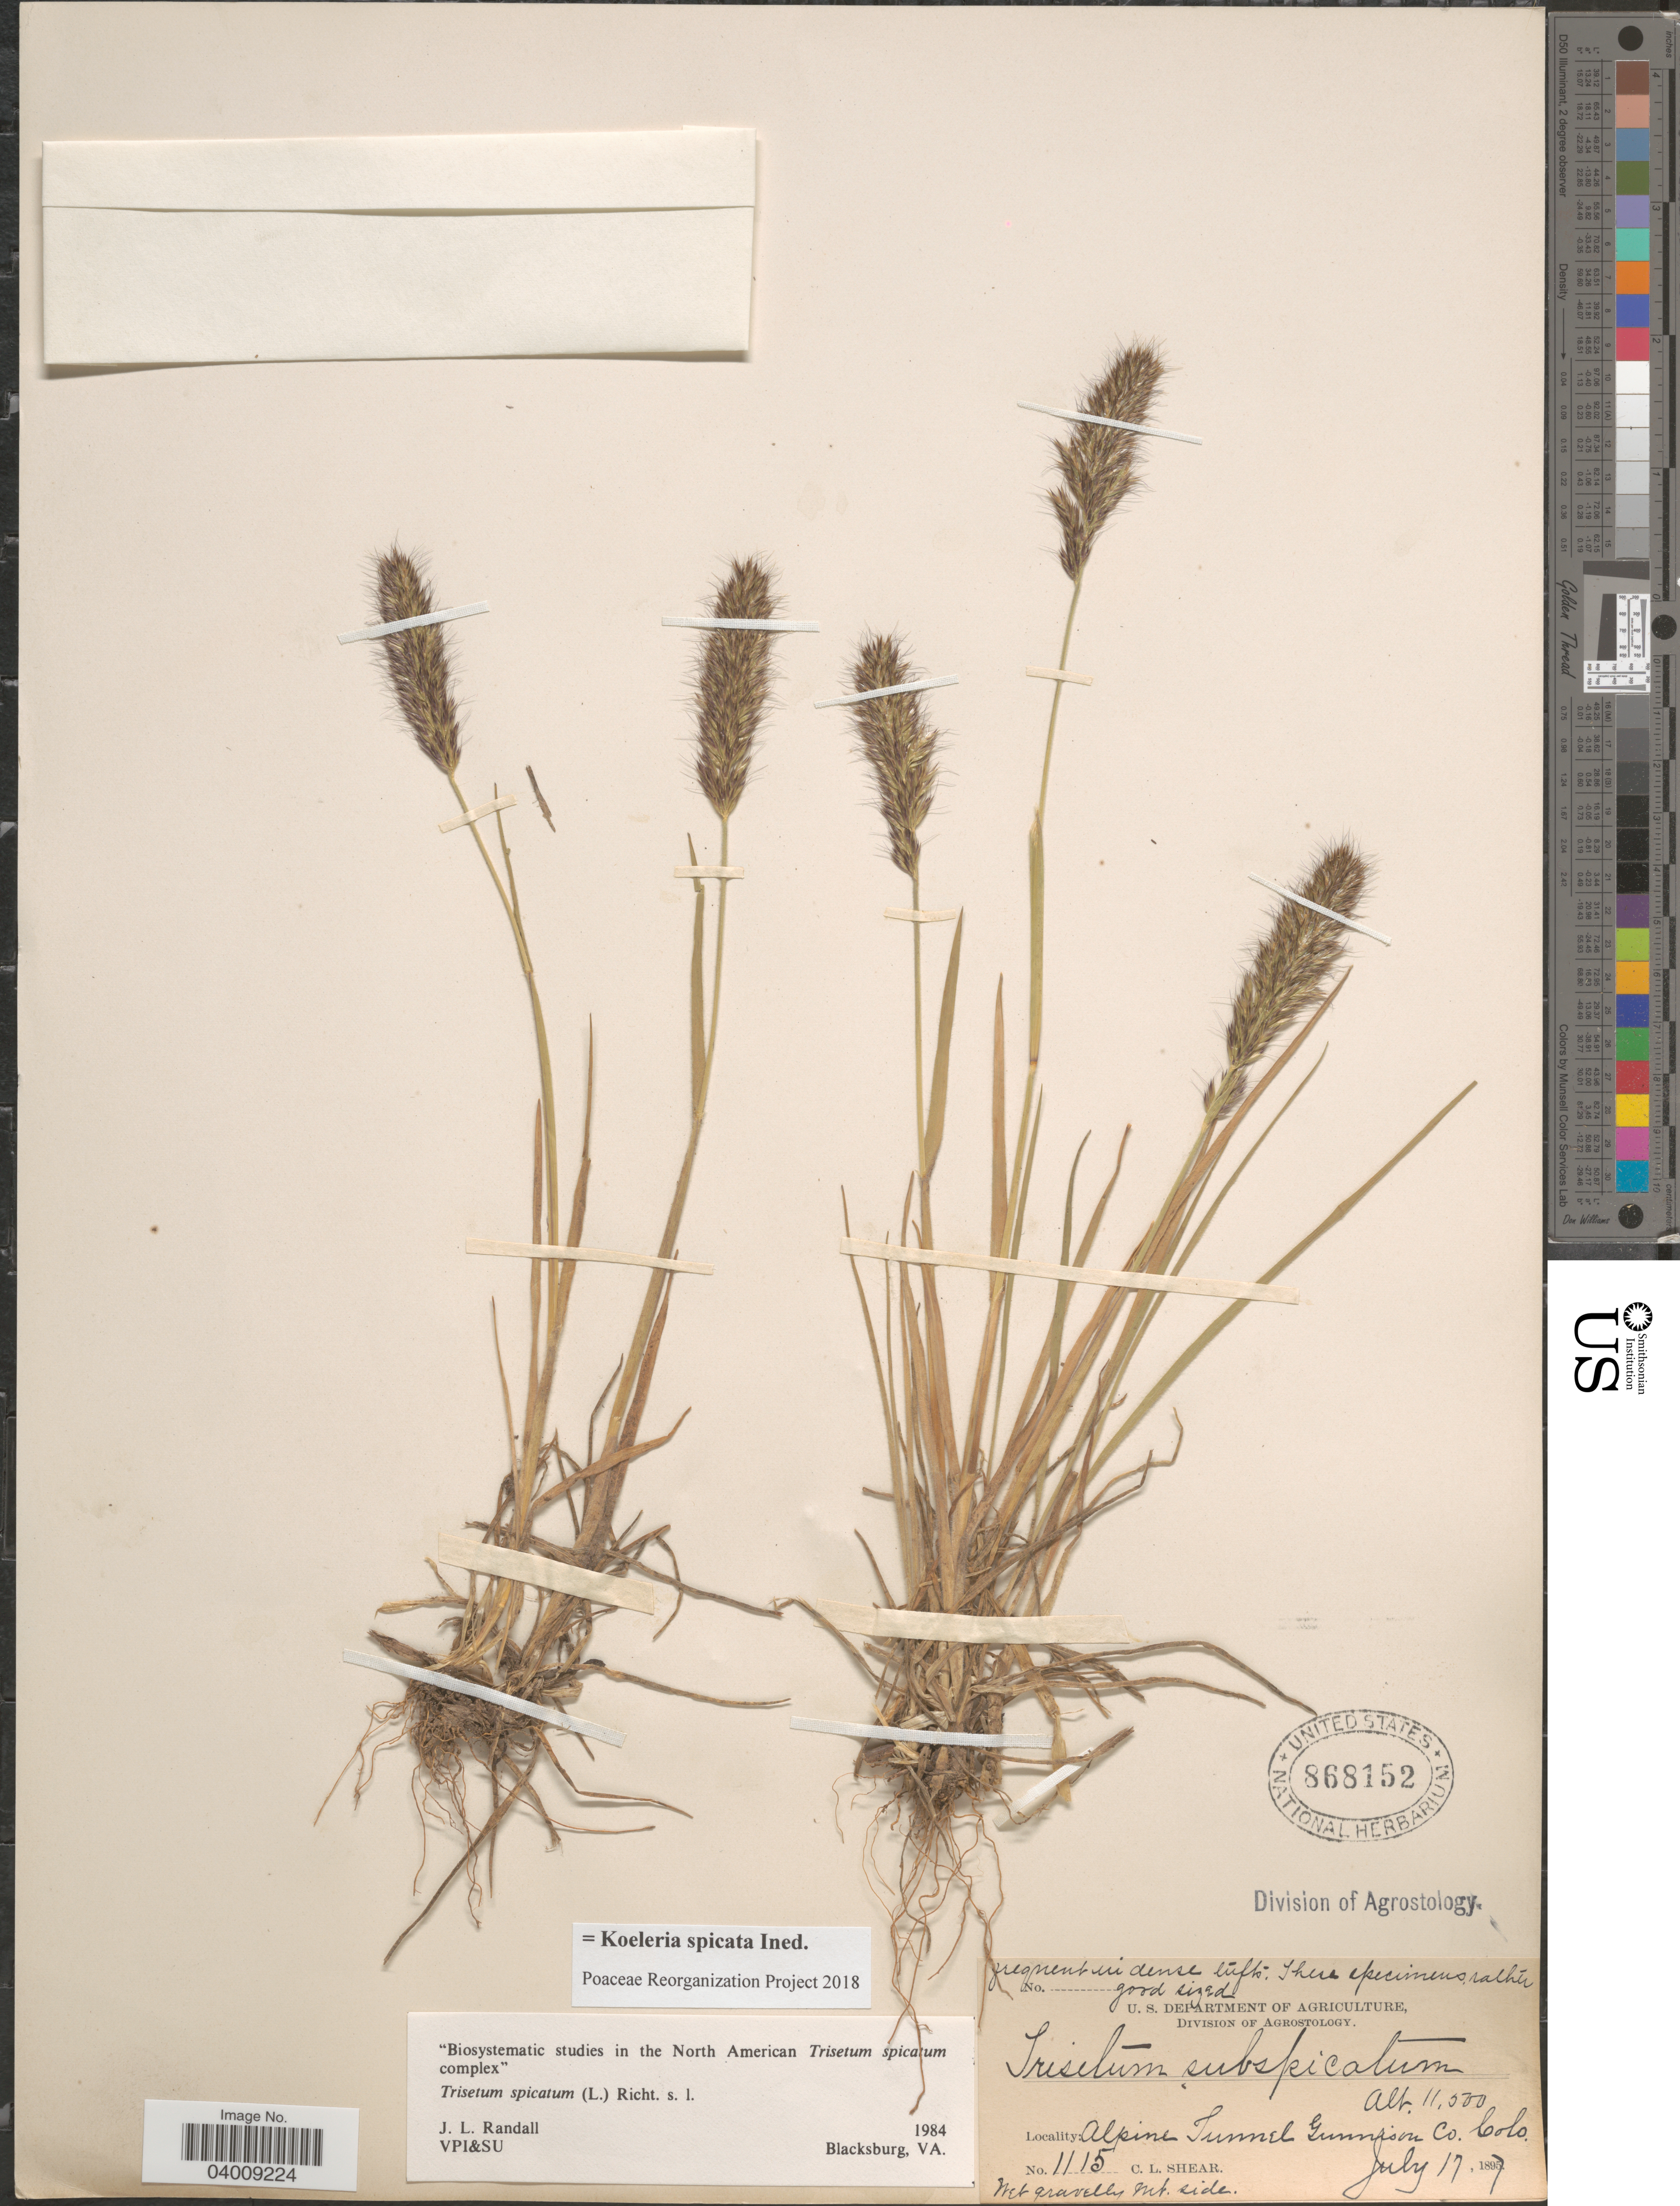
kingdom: Plantae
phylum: Tracheophyta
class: Liliopsida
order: Poales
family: Poaceae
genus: Koeleria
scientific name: Koeleria spicata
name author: (L.) Barberá et al.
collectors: C. L. Shear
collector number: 1115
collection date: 1897-07-17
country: United States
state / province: Colorado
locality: Alpine Tunnell Gunnison Co.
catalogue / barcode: US 868152